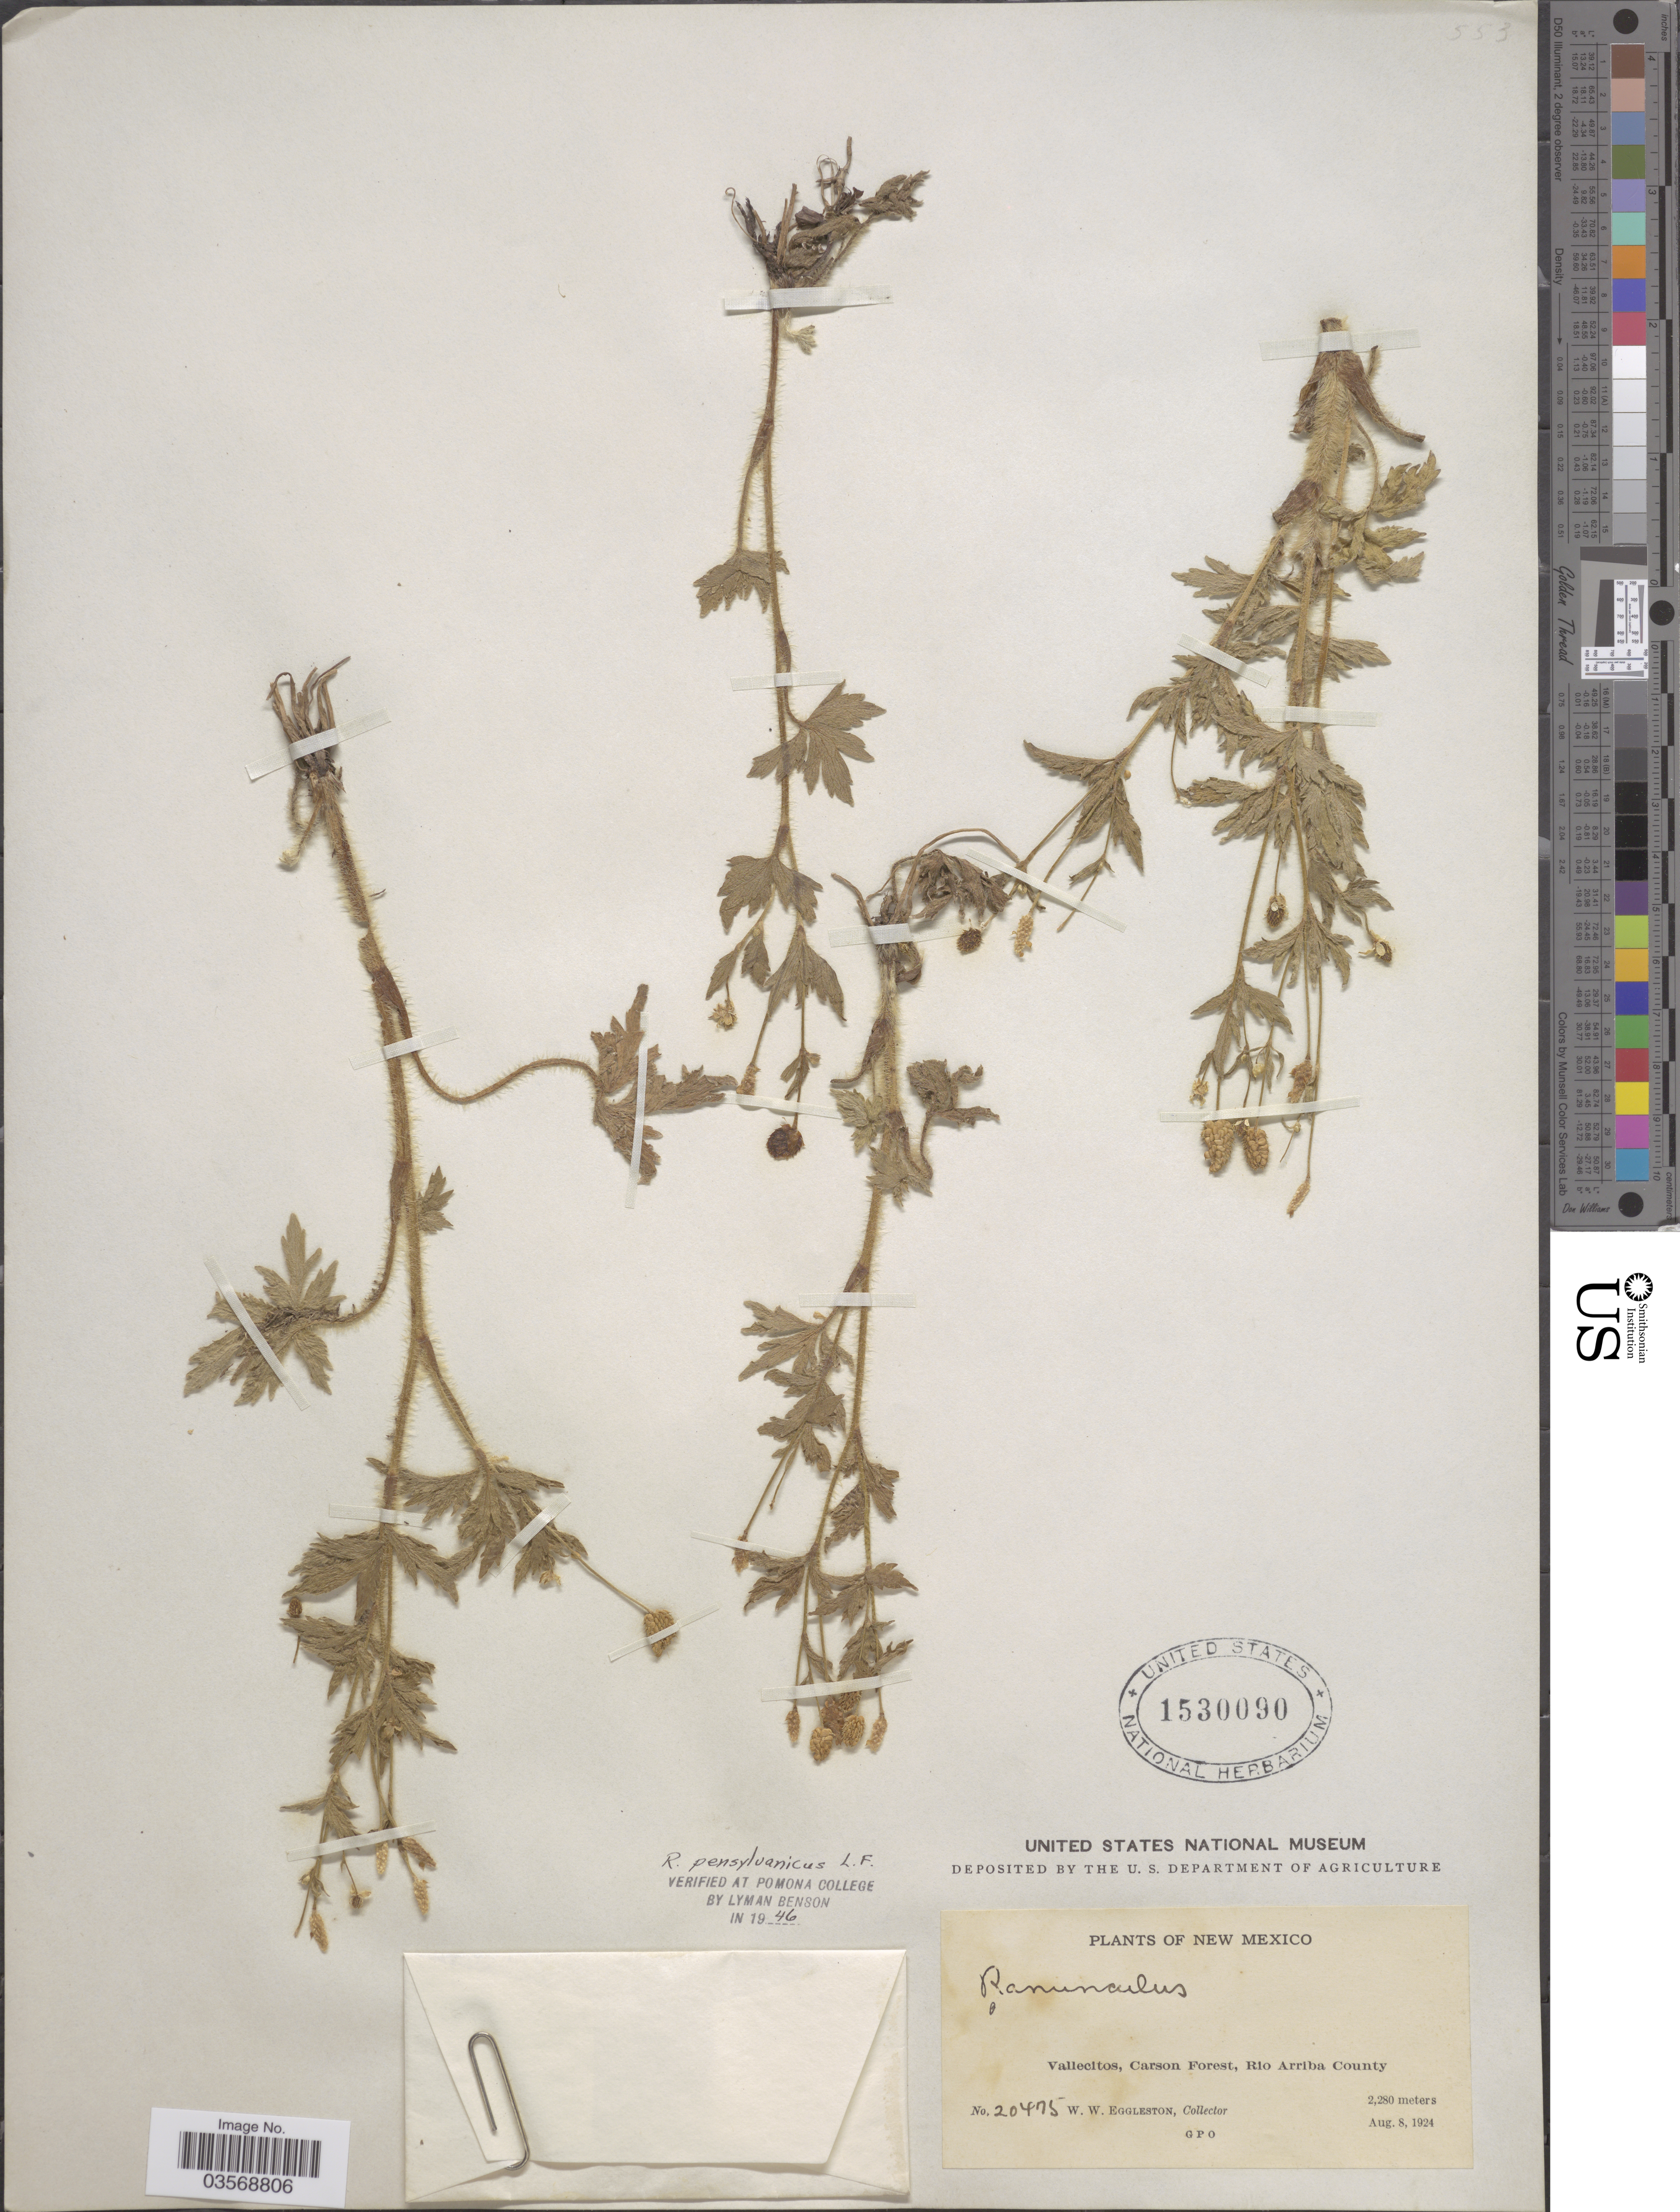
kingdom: Plantae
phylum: Tracheophyta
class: Magnoliopsida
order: Ranunculales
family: Ranunculaceae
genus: Ranunculus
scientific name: Ranunculus pensylvanicus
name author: L. f.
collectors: W. W. Eggleston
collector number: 20475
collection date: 1924-08-08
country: United States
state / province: New Mexico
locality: Vallecitos, Carson Forest, Rio Arriba County.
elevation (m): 2280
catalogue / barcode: US 1530090